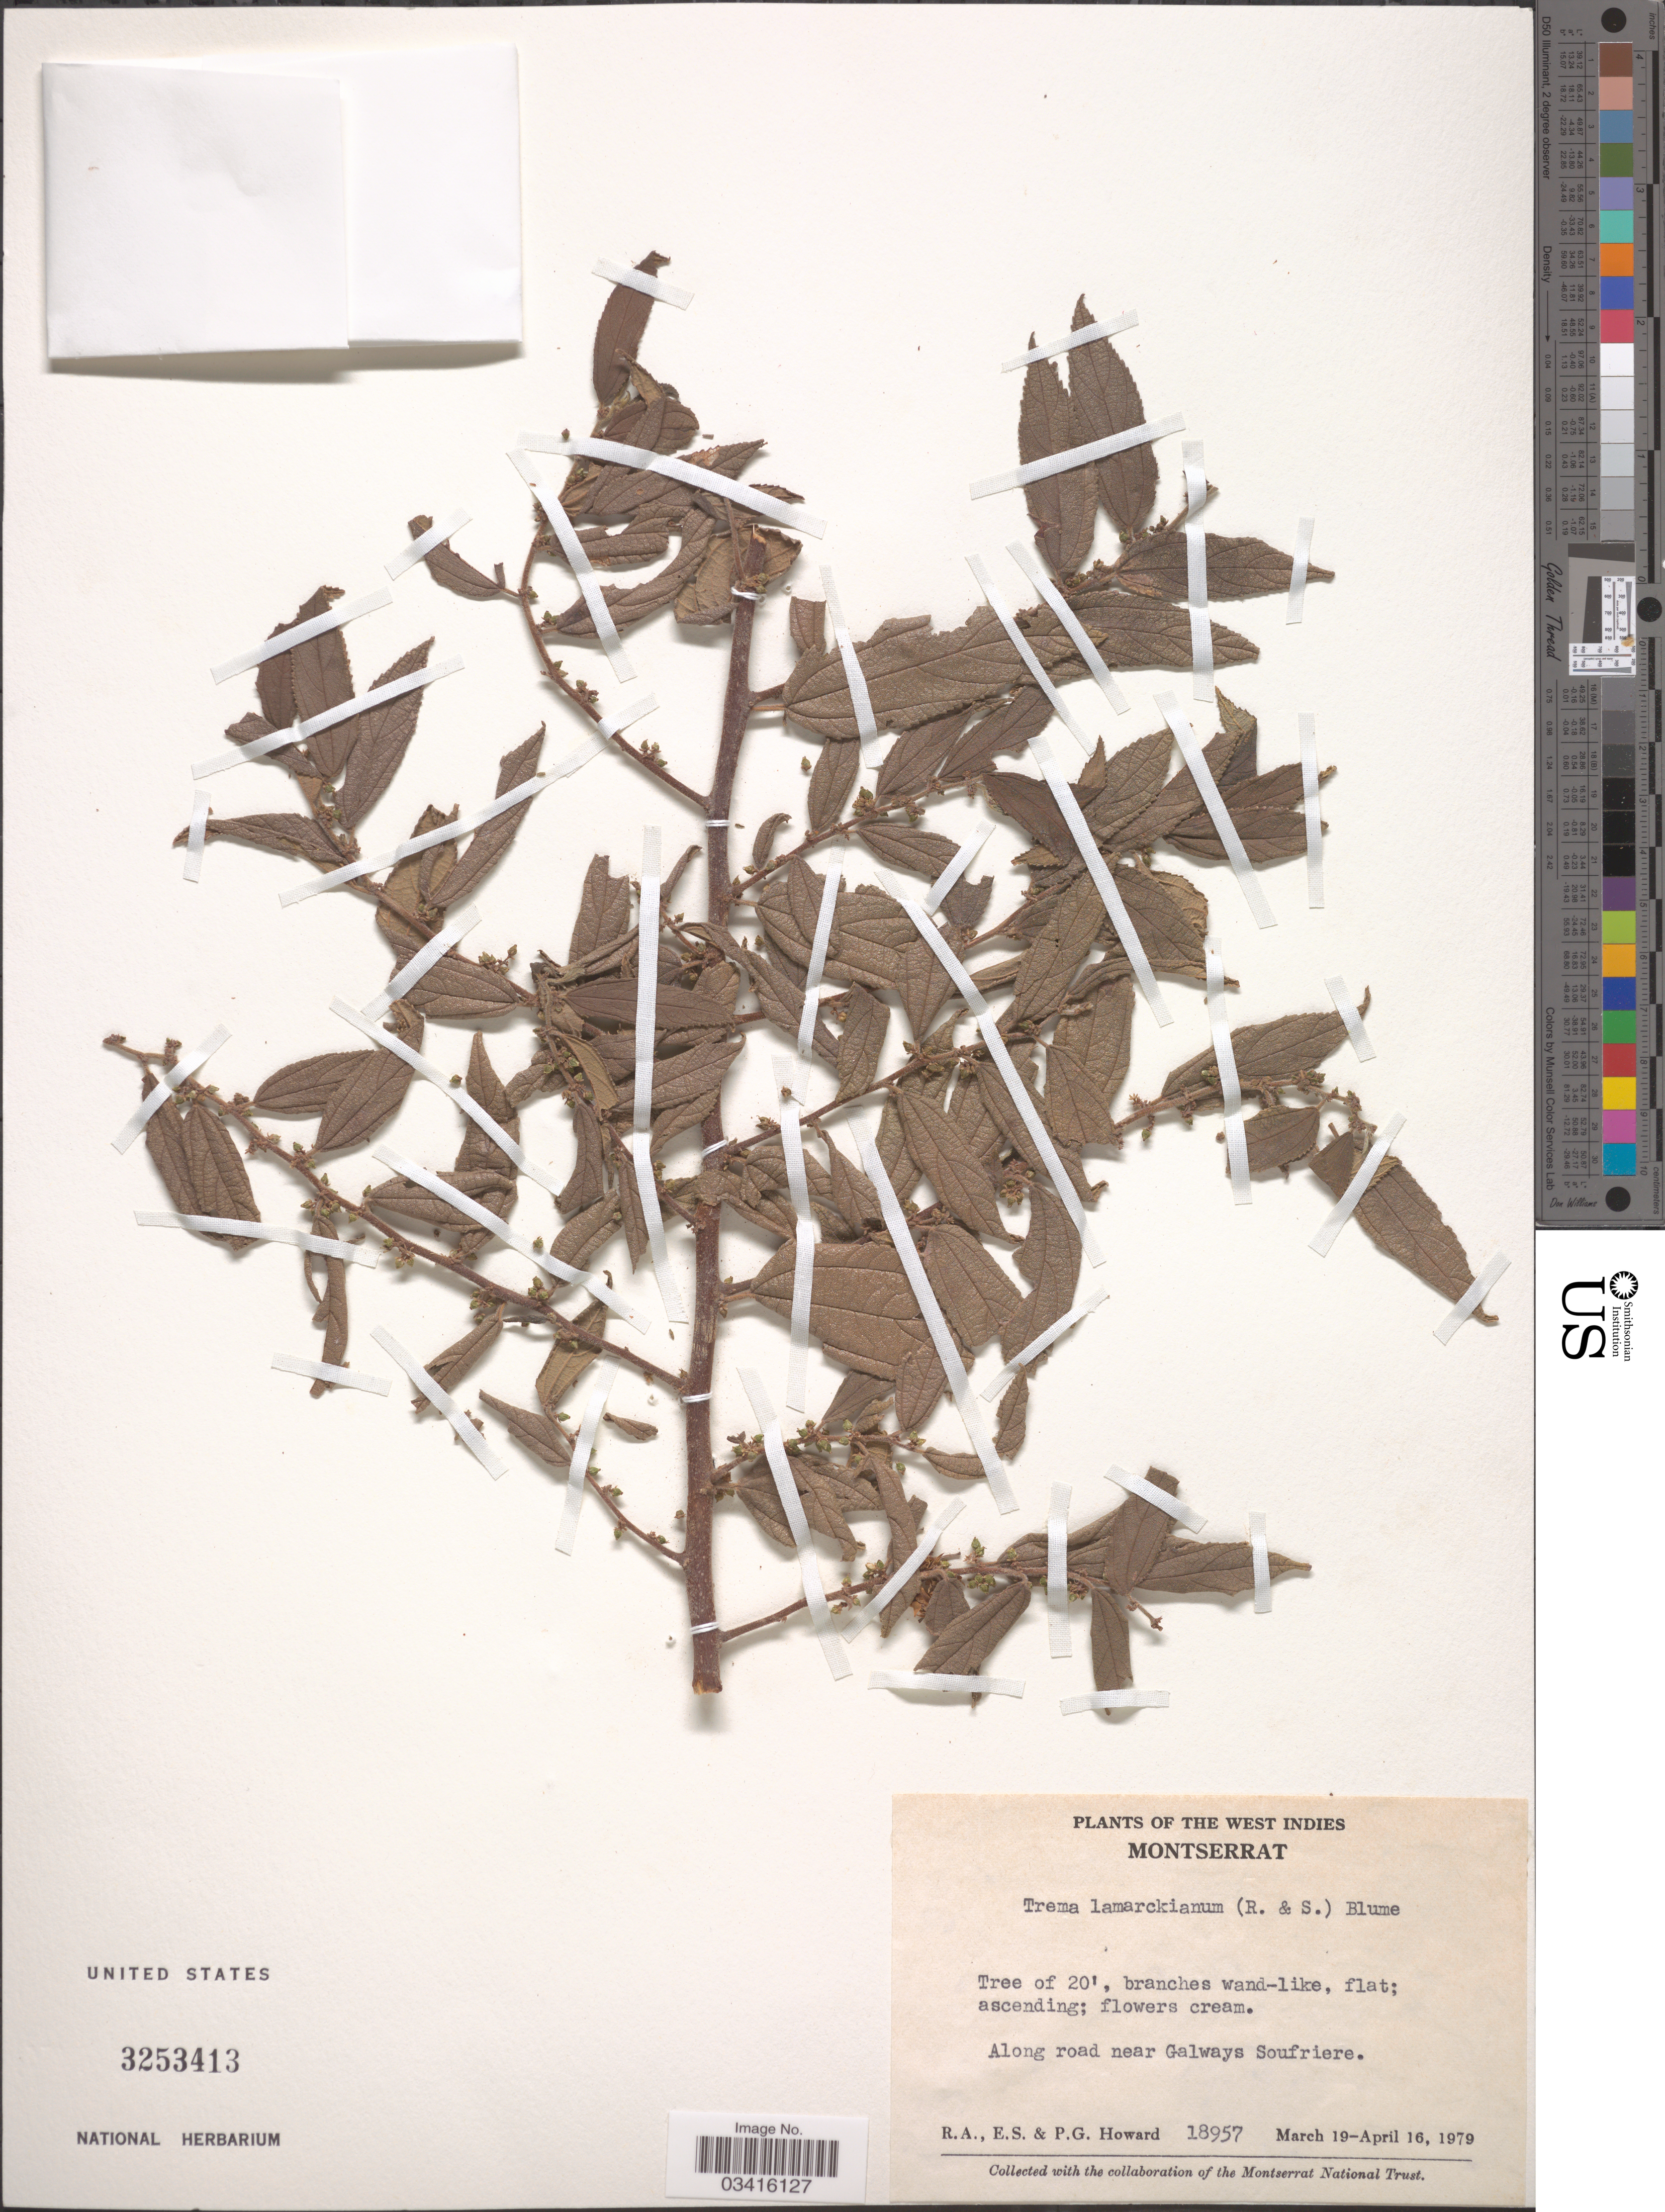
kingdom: Plantae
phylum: Tracheophyta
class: Magnoliopsida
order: Rosales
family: Cannabaceae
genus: Trema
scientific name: Trema lamarckianum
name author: (Schult.) Blume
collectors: R. A. Howard, E. S. Howard & P. Howard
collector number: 18957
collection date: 1979-03-19/1979-04-16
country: Montserrat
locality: Along road near Galways Soufriere.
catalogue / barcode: US 3253413